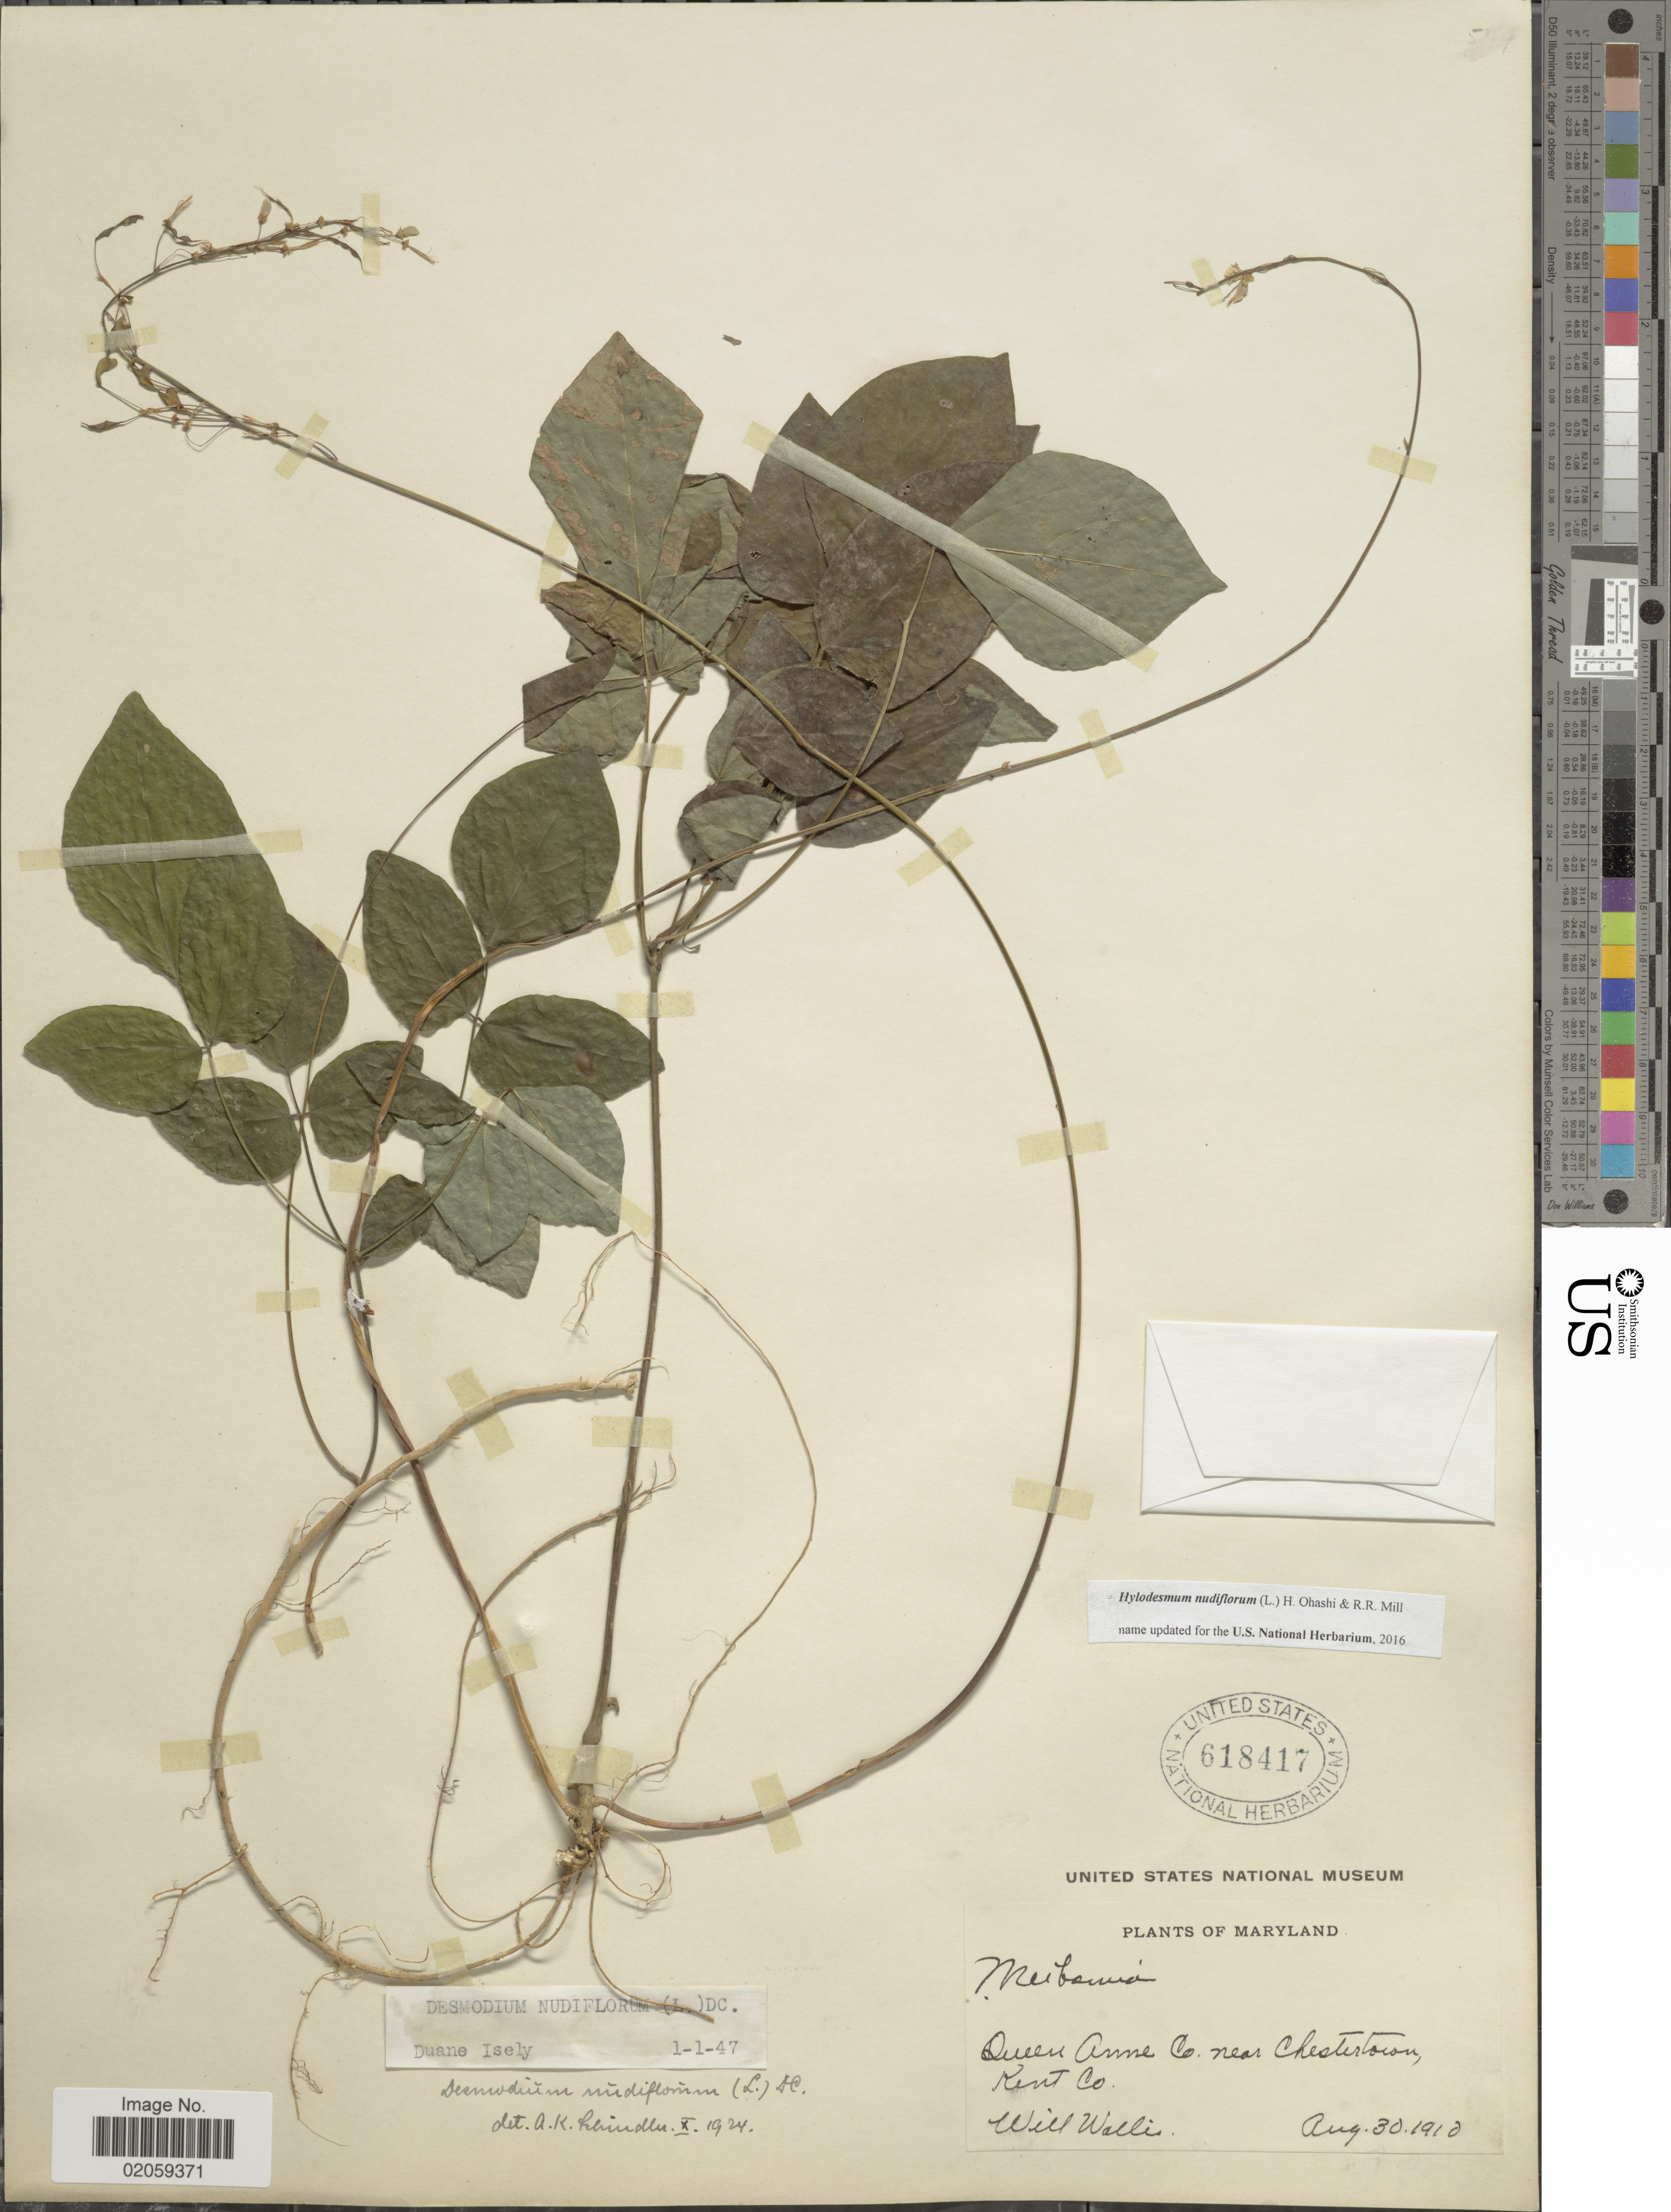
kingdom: Plantae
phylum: Tracheophyta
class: Magnoliopsida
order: Fabales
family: Fabaceae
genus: Hylodesmum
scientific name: Hylodesmum nudiflorum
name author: (L.) H. Ohashi & R.R. Mill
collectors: W. Wallis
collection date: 1910-08-30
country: United States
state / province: Maryland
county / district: Queen Anne's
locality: Queen Anne Co. near Chestertown, Kent Co.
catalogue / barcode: US 618417